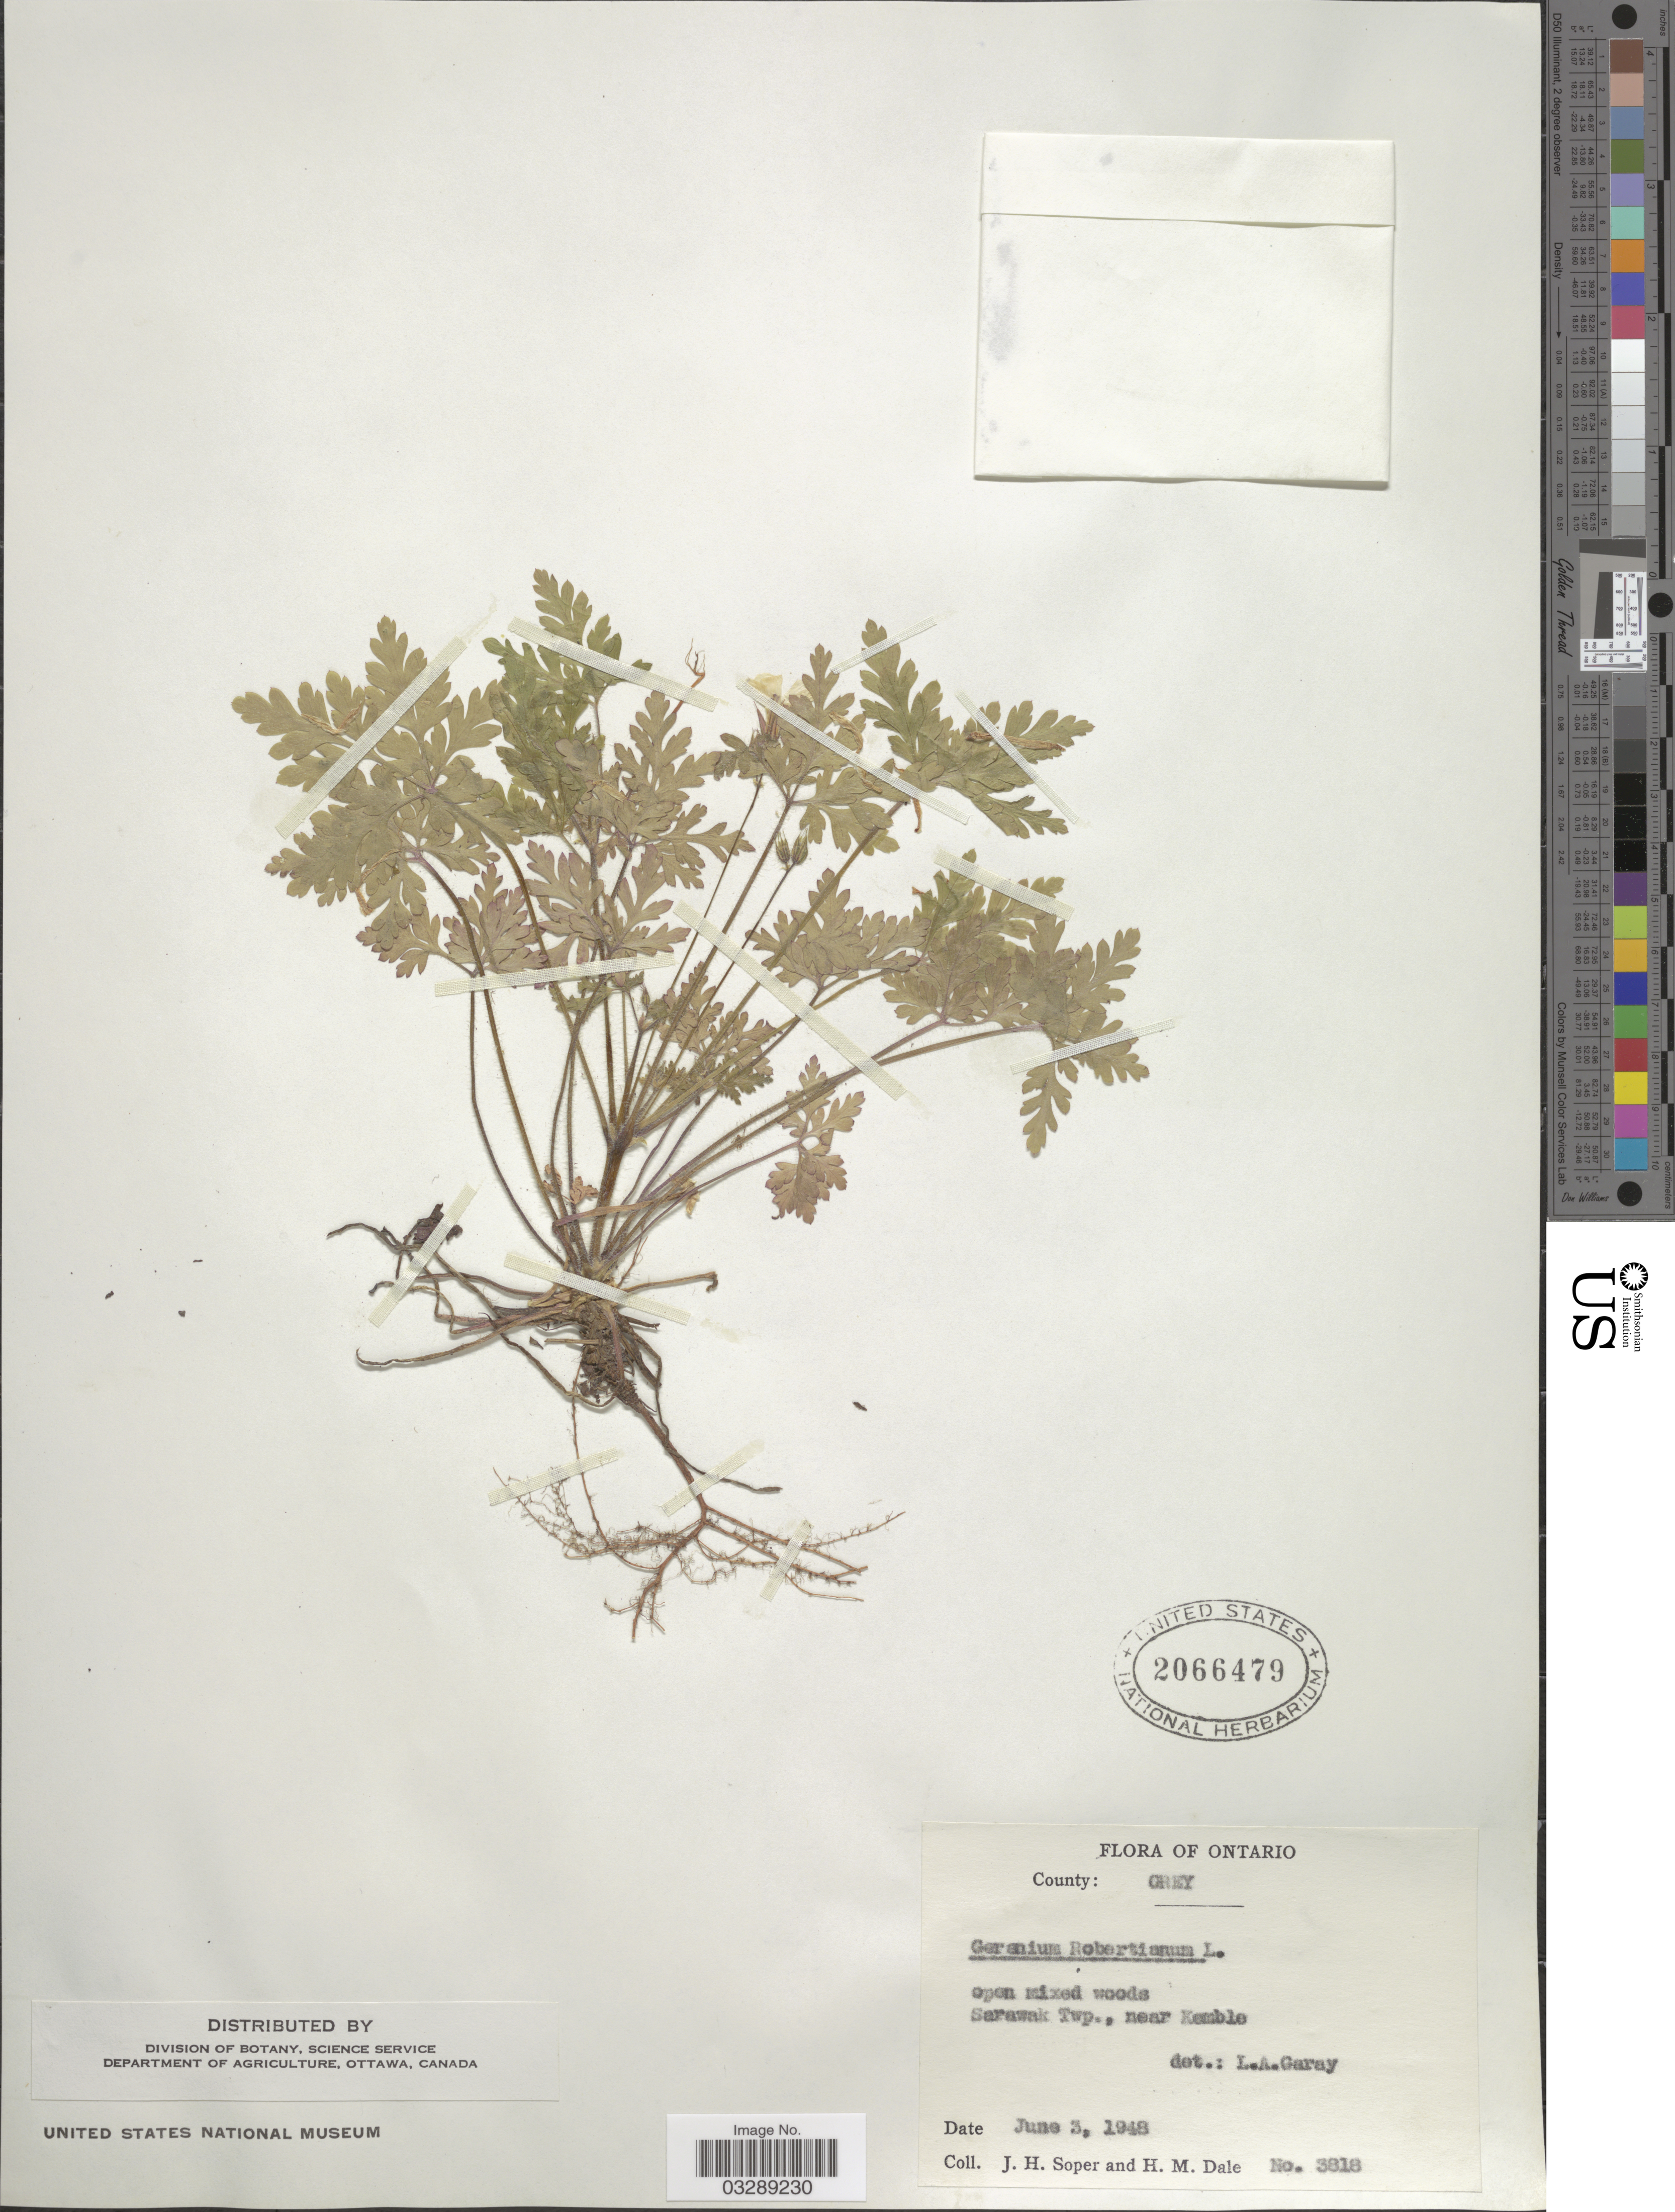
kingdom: Plantae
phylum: Tracheophyta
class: Magnoliopsida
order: Geraniales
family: Geraniaceae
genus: Geranium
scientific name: Geranium robertianum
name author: L.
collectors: J. H. Soper & H. M. Dale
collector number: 3818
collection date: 1948-06-03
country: Canada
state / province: Ontario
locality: County: Grey, Sarawak Twp., near Kemble.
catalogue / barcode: US 2066479